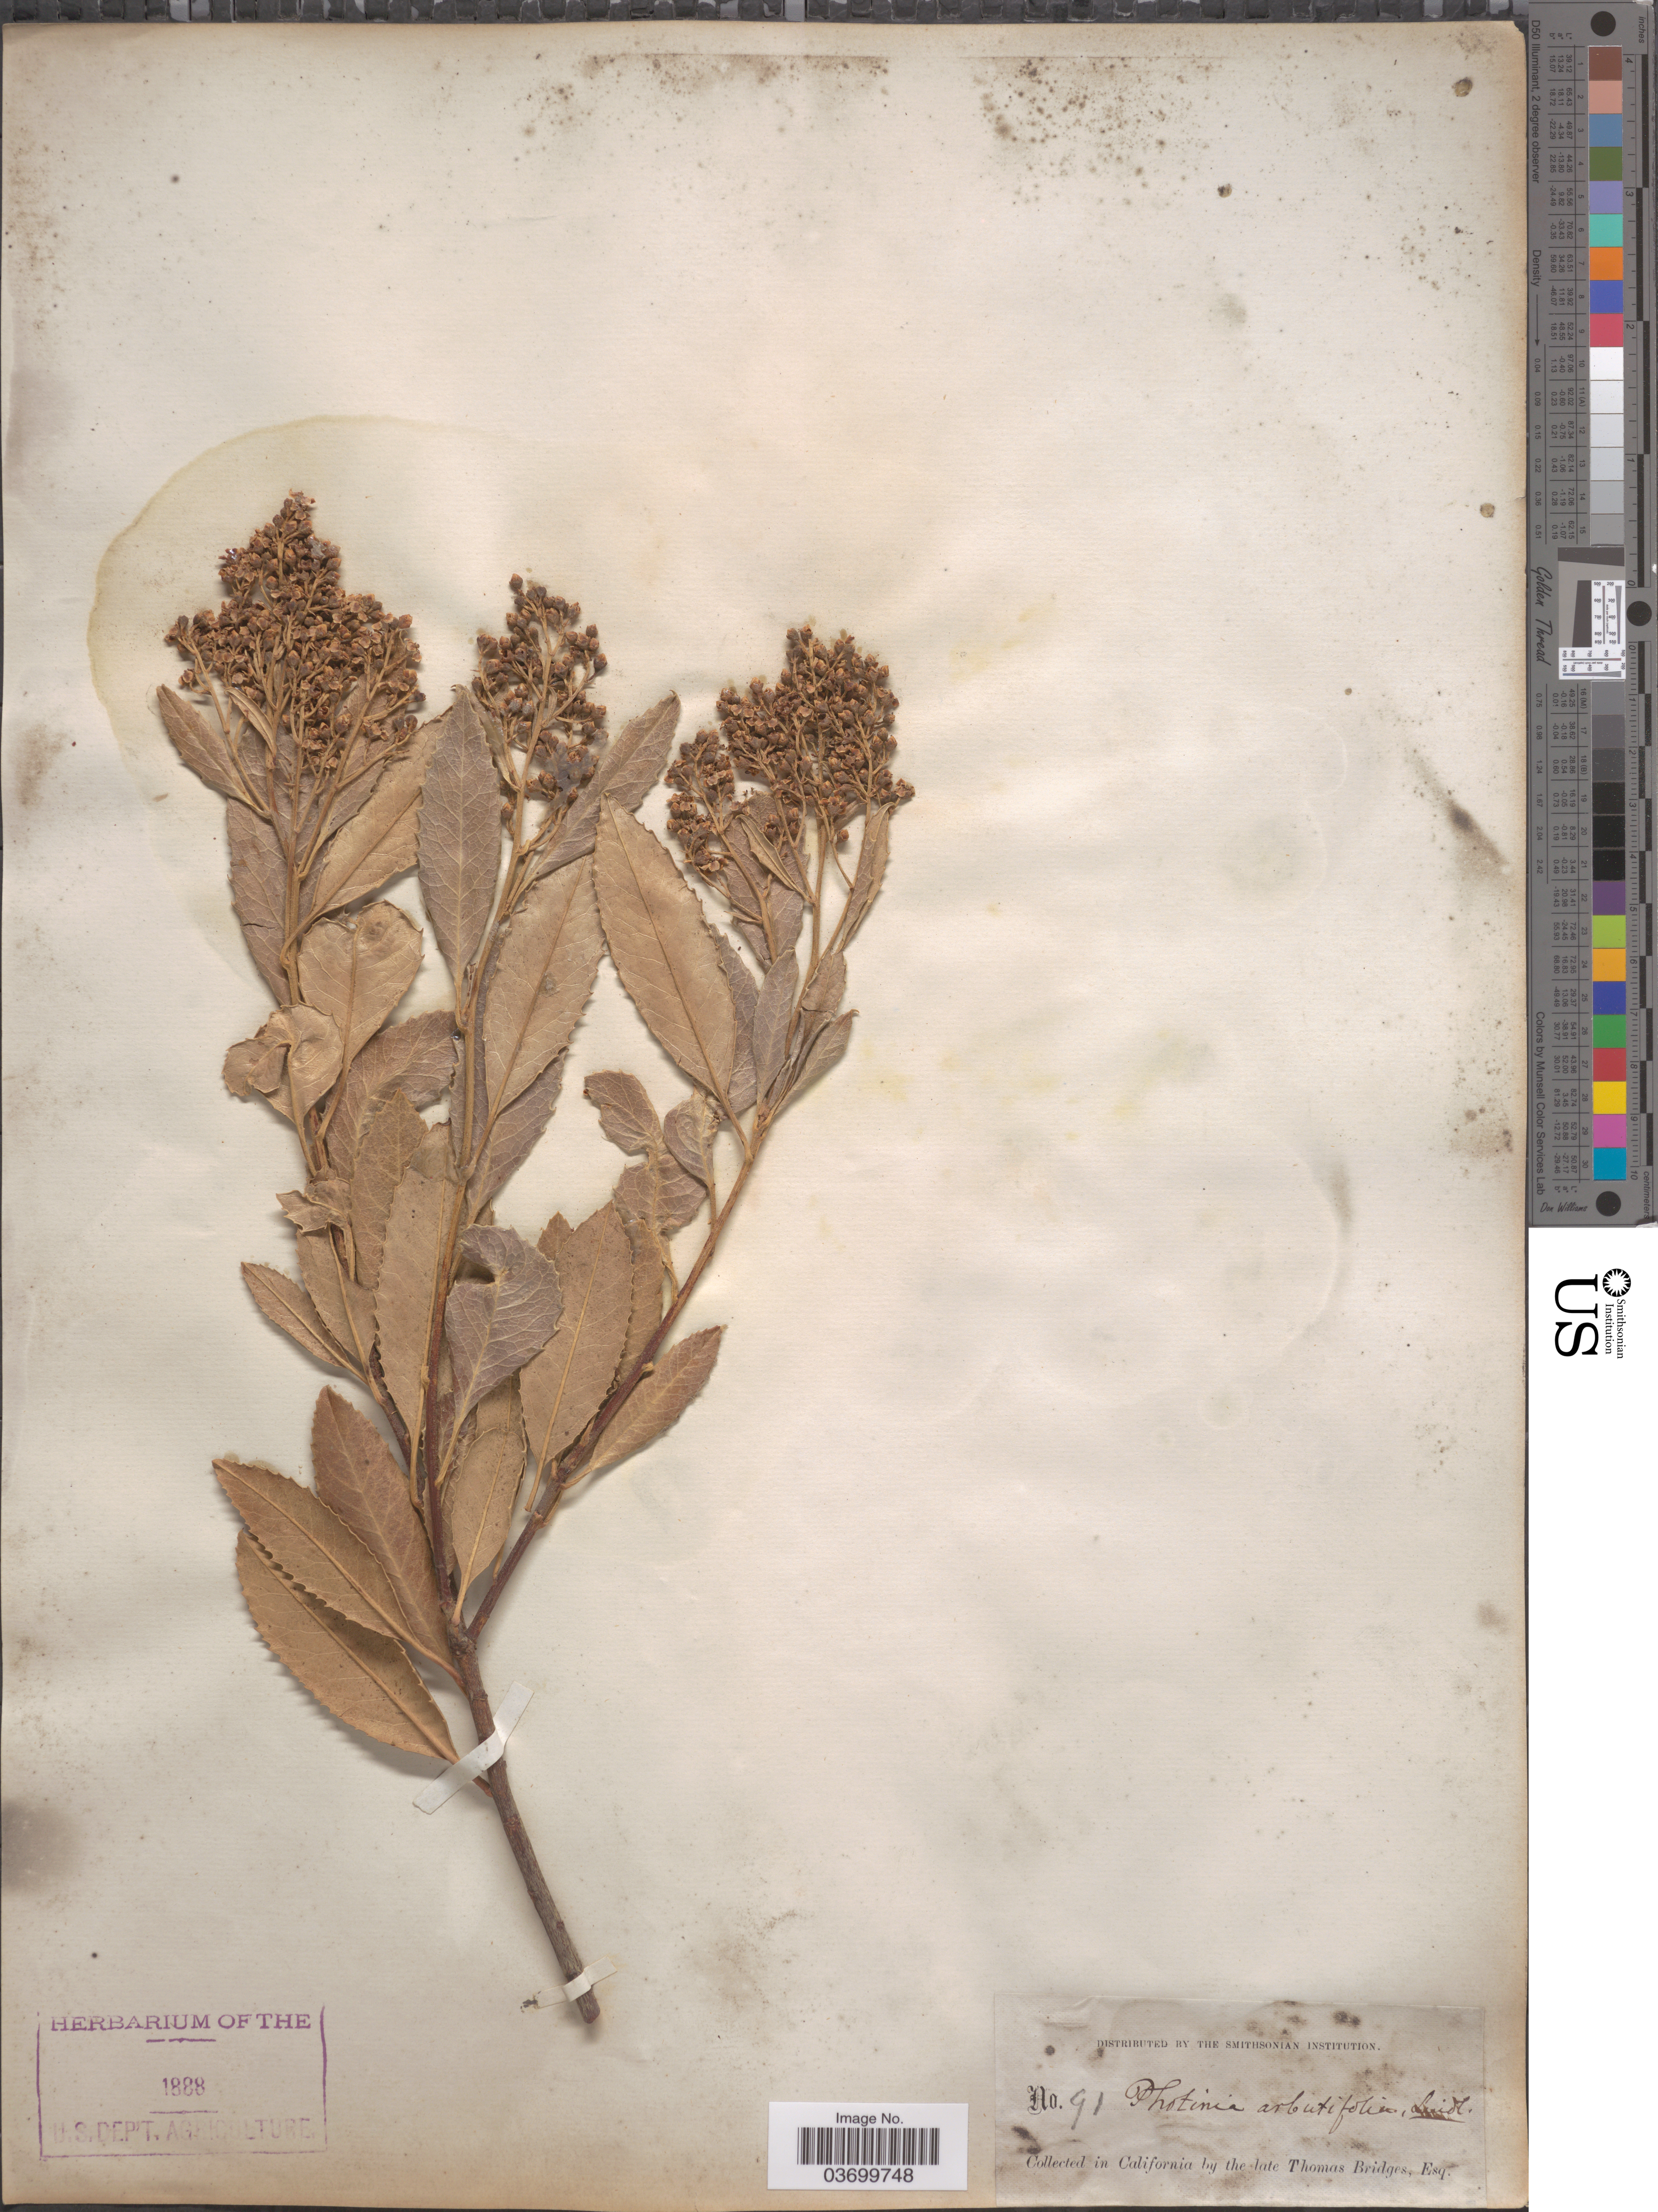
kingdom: Plantae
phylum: Tracheophyta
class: Magnoliopsida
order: Rosales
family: Rosaceae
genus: Heteromeles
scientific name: Heteromeles arbutifolia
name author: (Lindl.) Roemer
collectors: T. Bridges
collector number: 91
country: United States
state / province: California